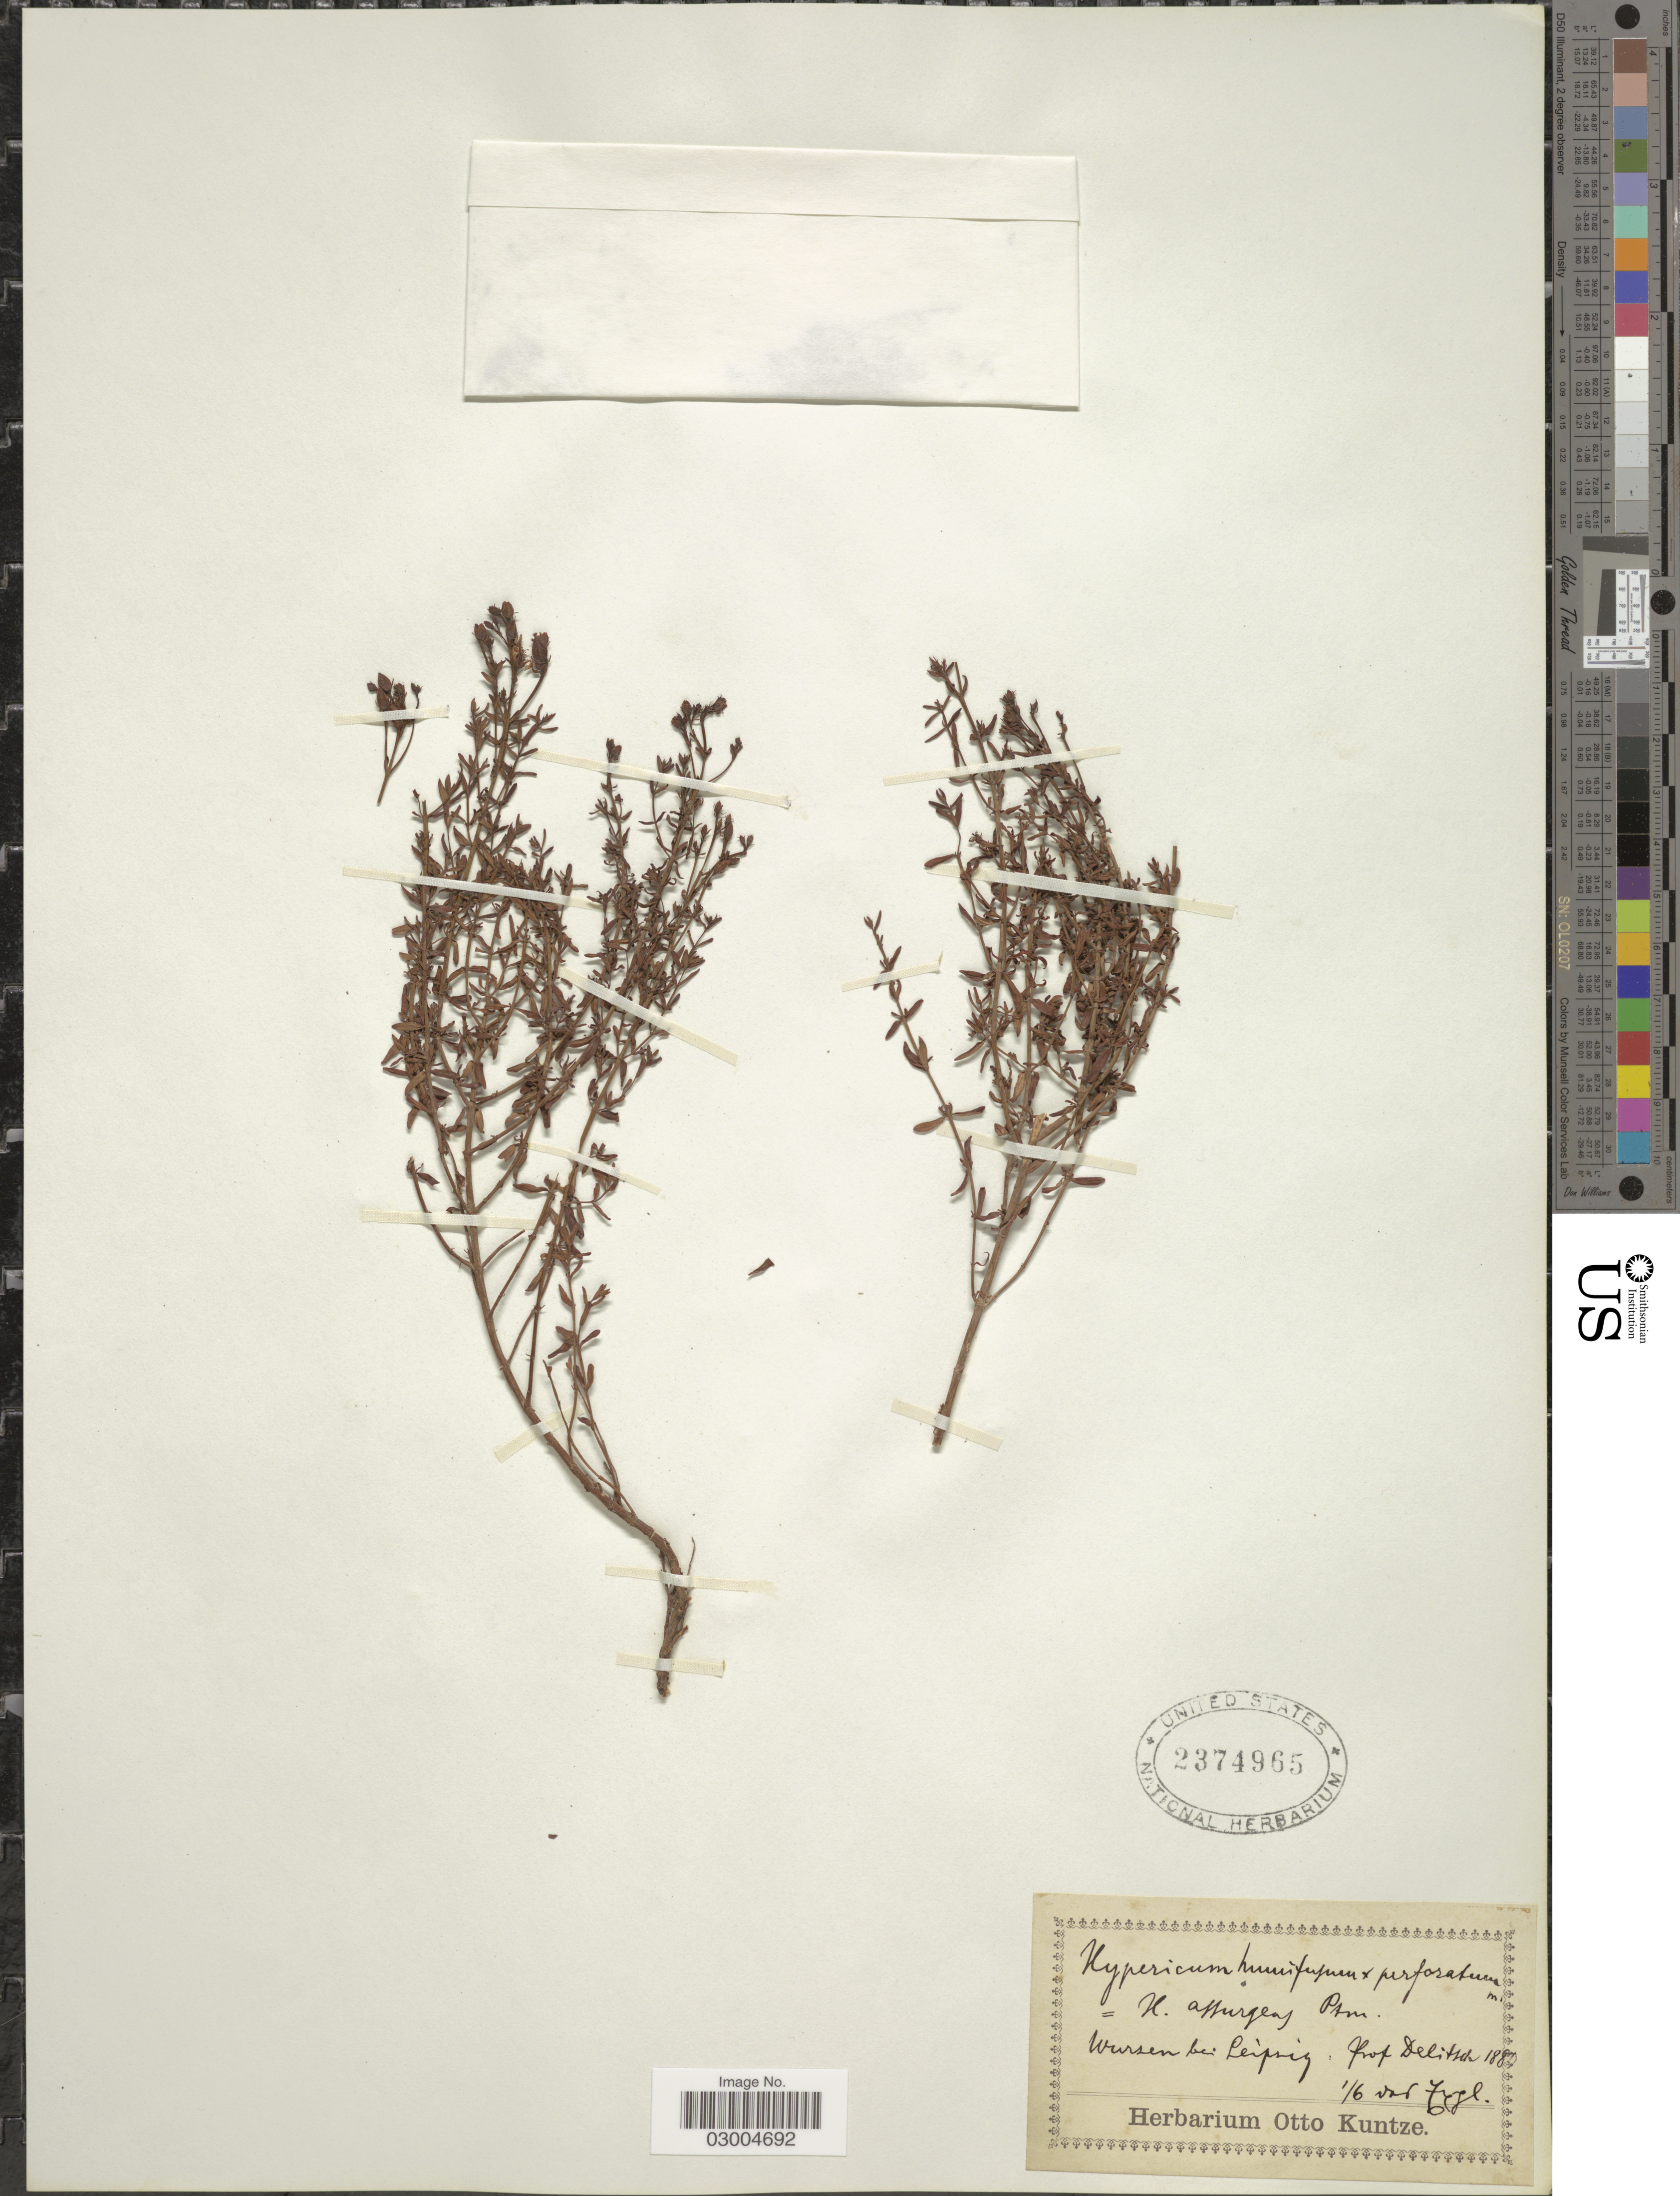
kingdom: Plantae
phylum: Tracheophyta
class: Magnoliopsida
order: Malpighiales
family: Hypericaceae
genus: Hypericum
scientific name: Hypericum humifusum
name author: L.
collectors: Prof. Delitsch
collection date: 1880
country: Germany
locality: Wurzen bei Leipzig.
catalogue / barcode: US 2374965